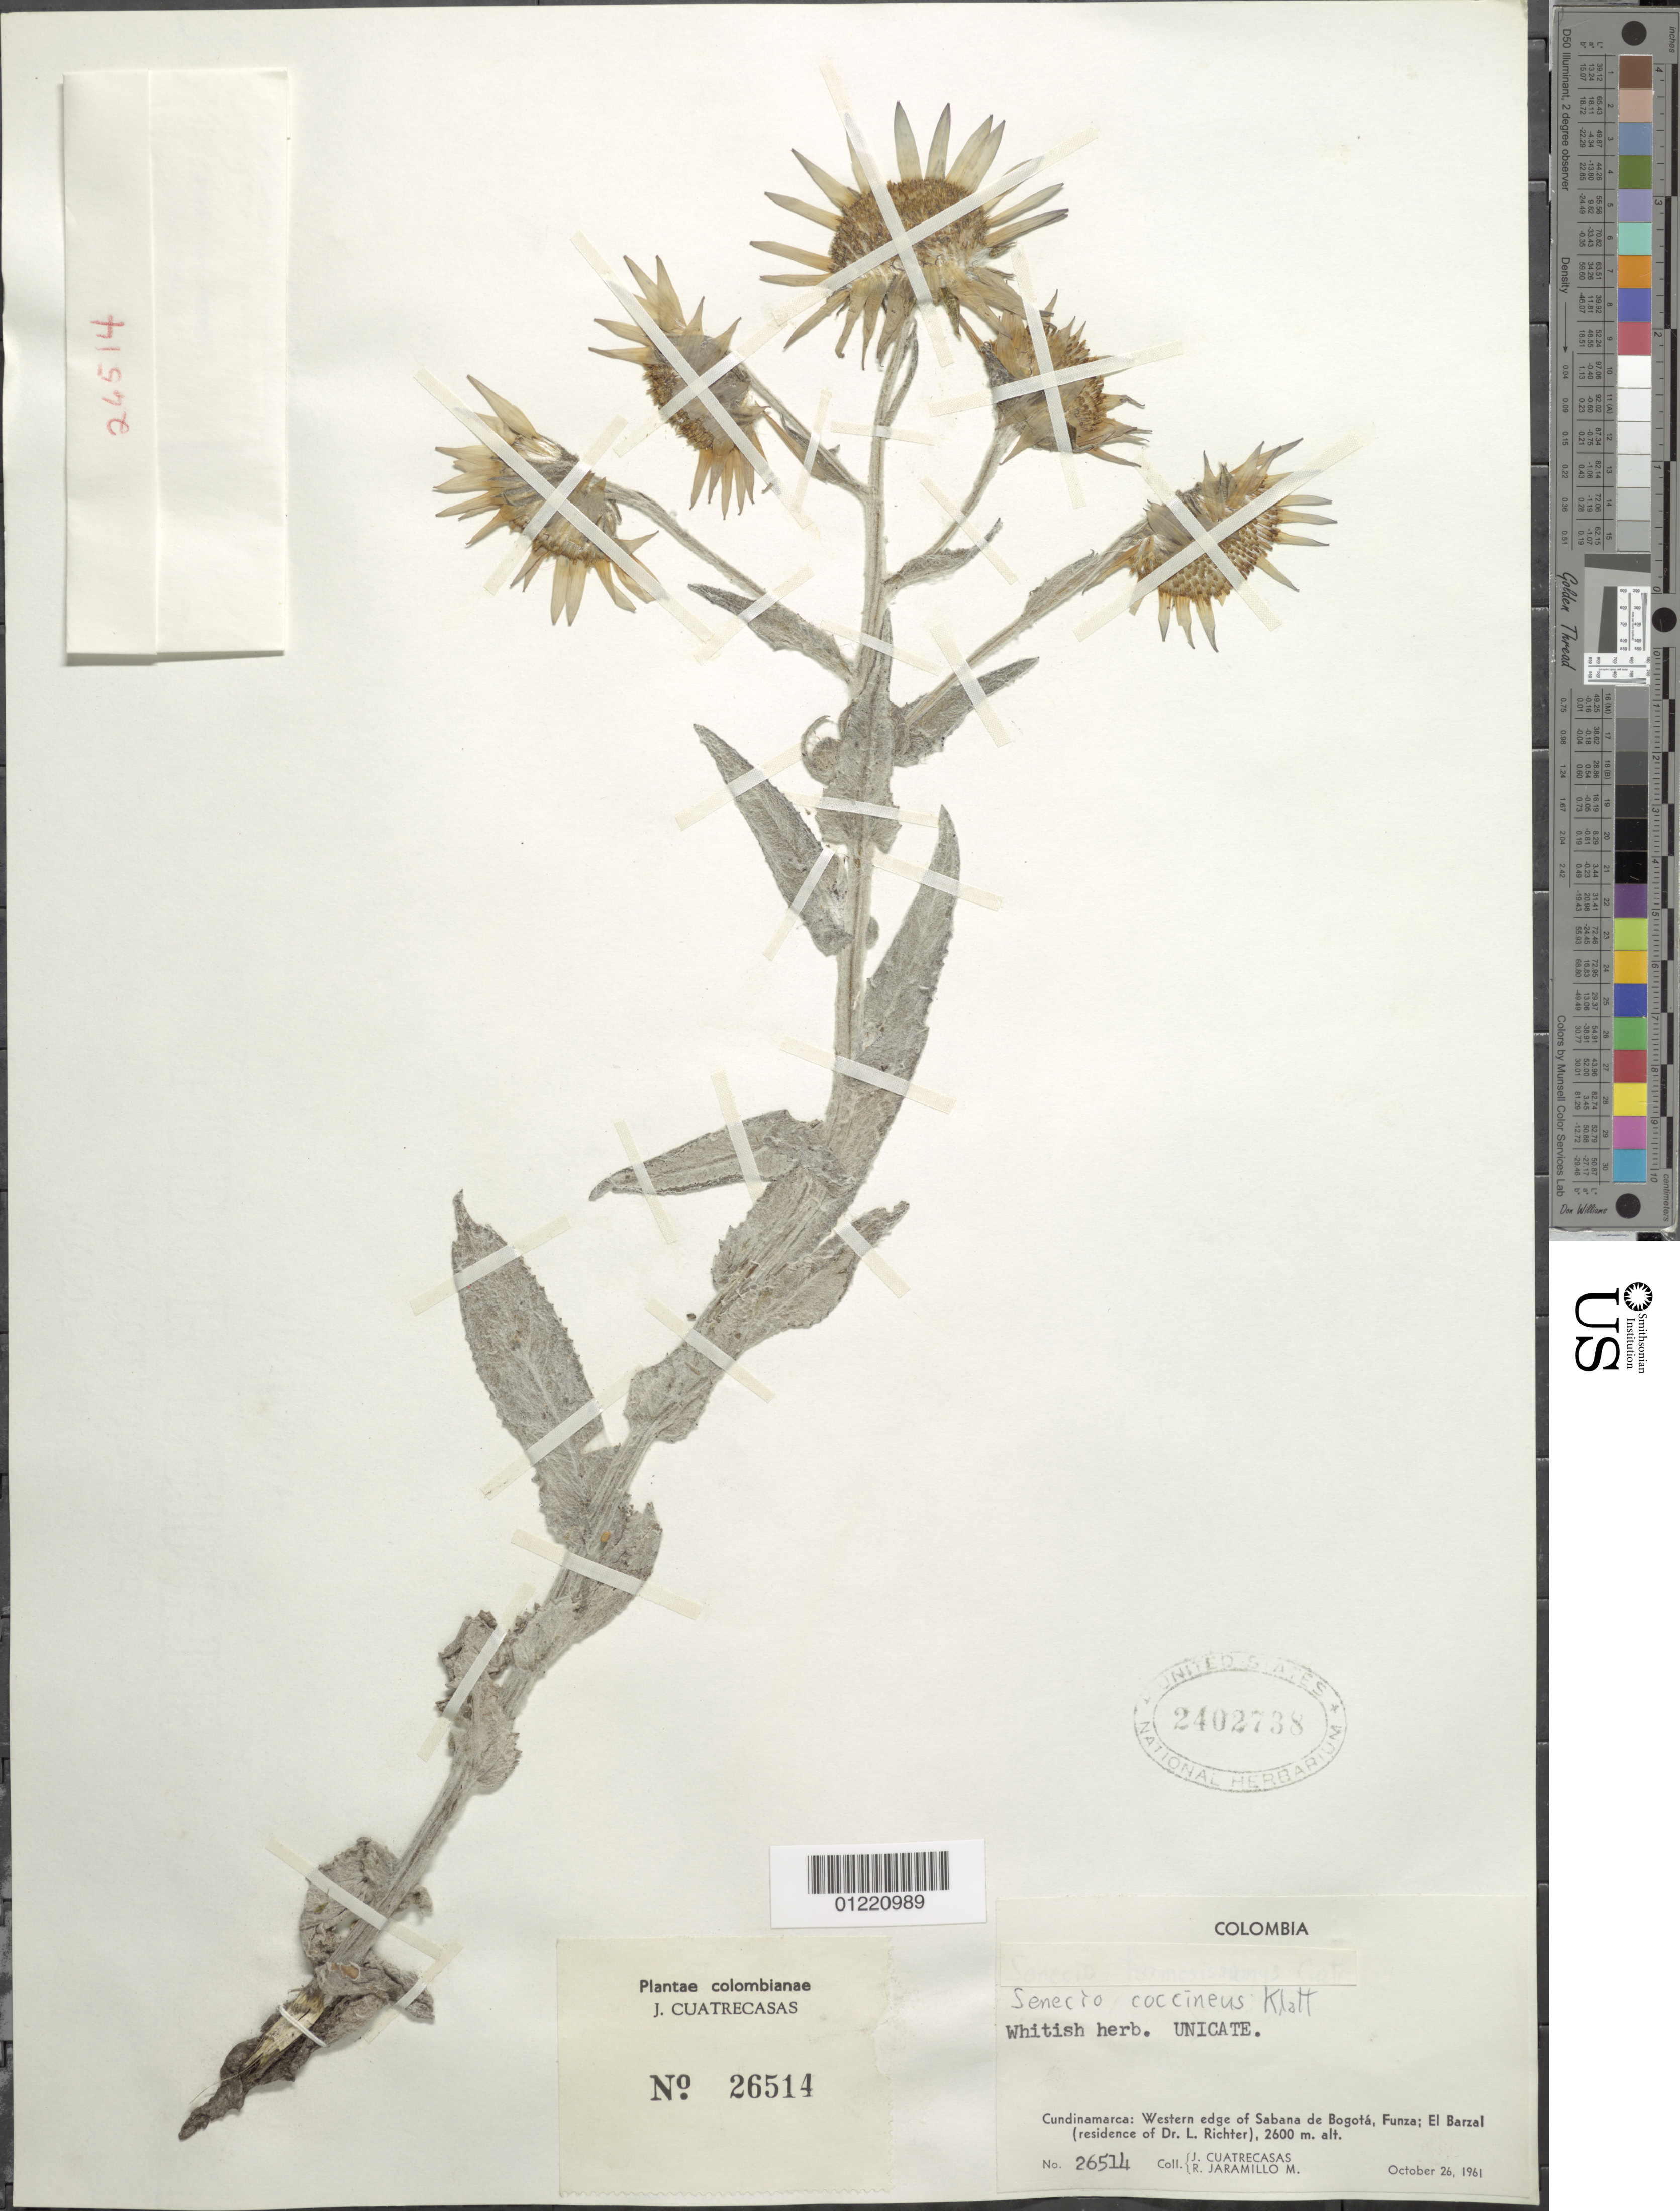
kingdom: Plantae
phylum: Tracheophyta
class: Magnoliopsida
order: Asterales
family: Asteraceae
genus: Senecio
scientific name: Senecio coccineus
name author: Klatt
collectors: J. Cuatrecasas & R. Jaramillo M.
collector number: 26514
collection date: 1961-10-26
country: Colombia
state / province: Cundinamarca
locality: Western edge of Sabana de Bogota, Funza; El Barzal (residence of Dr. L. Richter)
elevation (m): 2600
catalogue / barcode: US 2402738